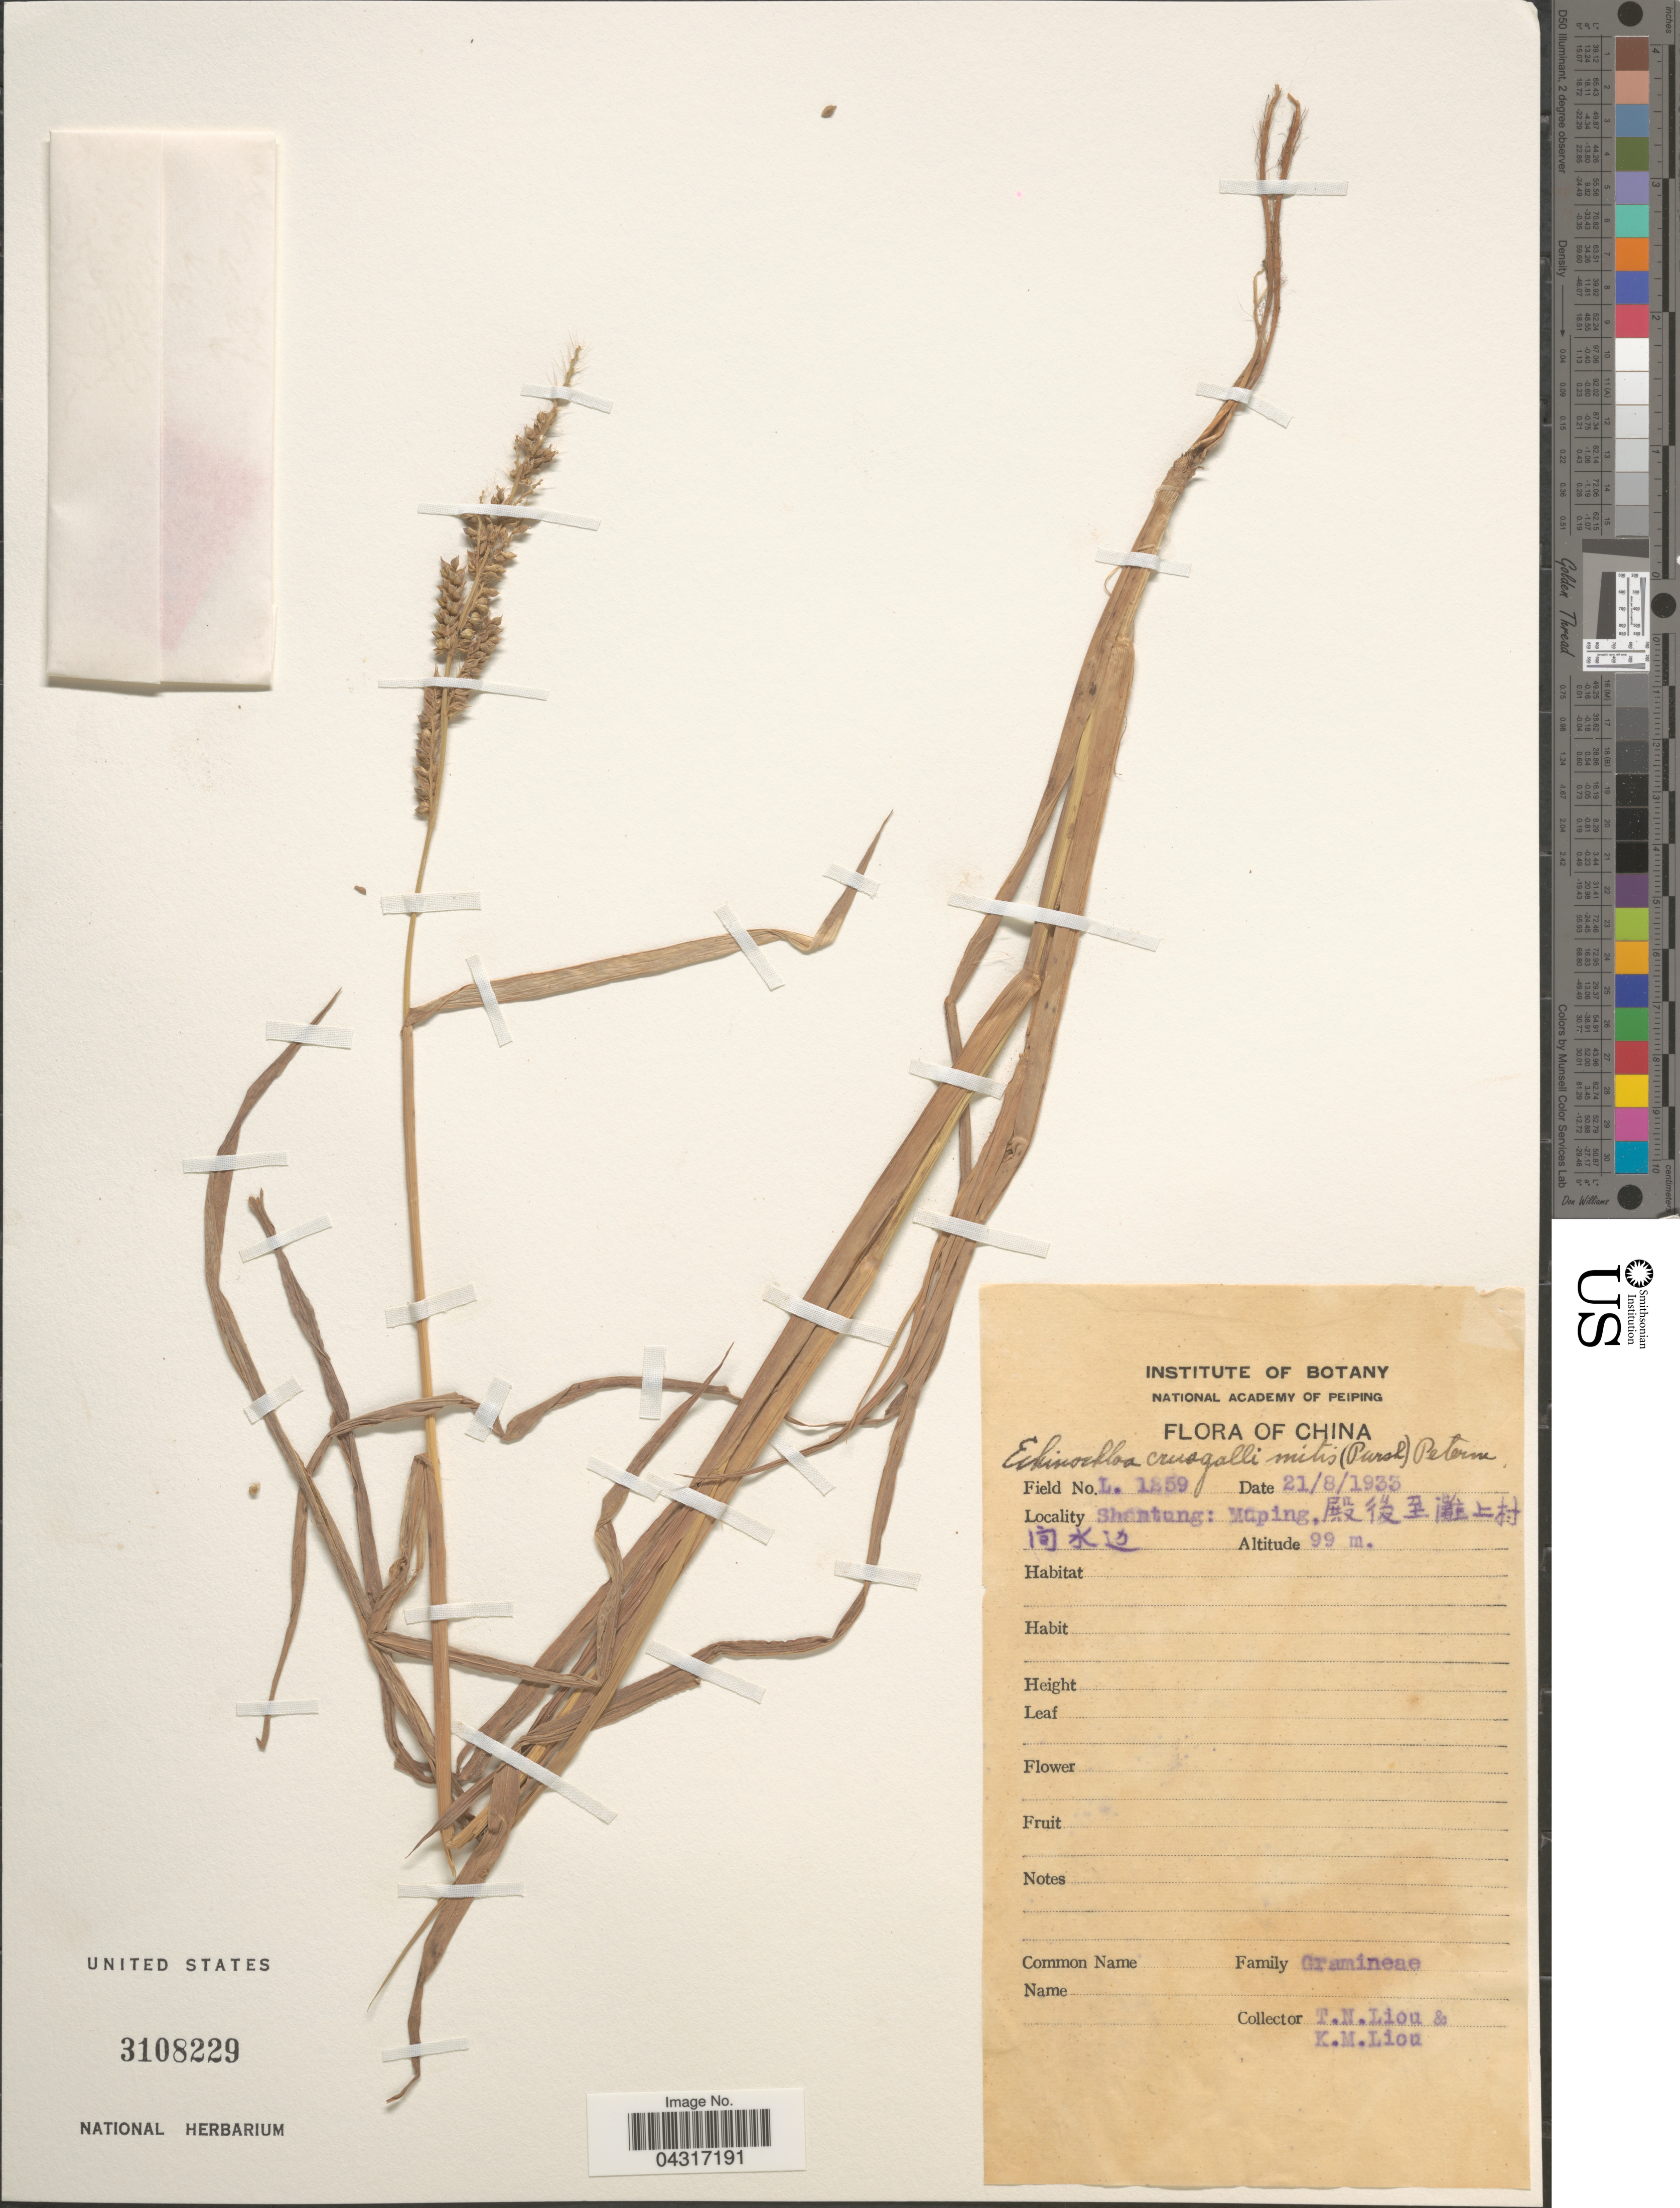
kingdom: Plantae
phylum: Tracheophyta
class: Liliopsida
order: Poales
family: Poaceae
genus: Echinochloa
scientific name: Echinochloa crus-galli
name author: (L.) P. Beauv.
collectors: T. N. Liou & K. M. Liou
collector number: L.1259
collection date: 1933-08-21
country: China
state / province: Shandong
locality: Shantung: Muping,X.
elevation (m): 99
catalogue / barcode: US 3108229